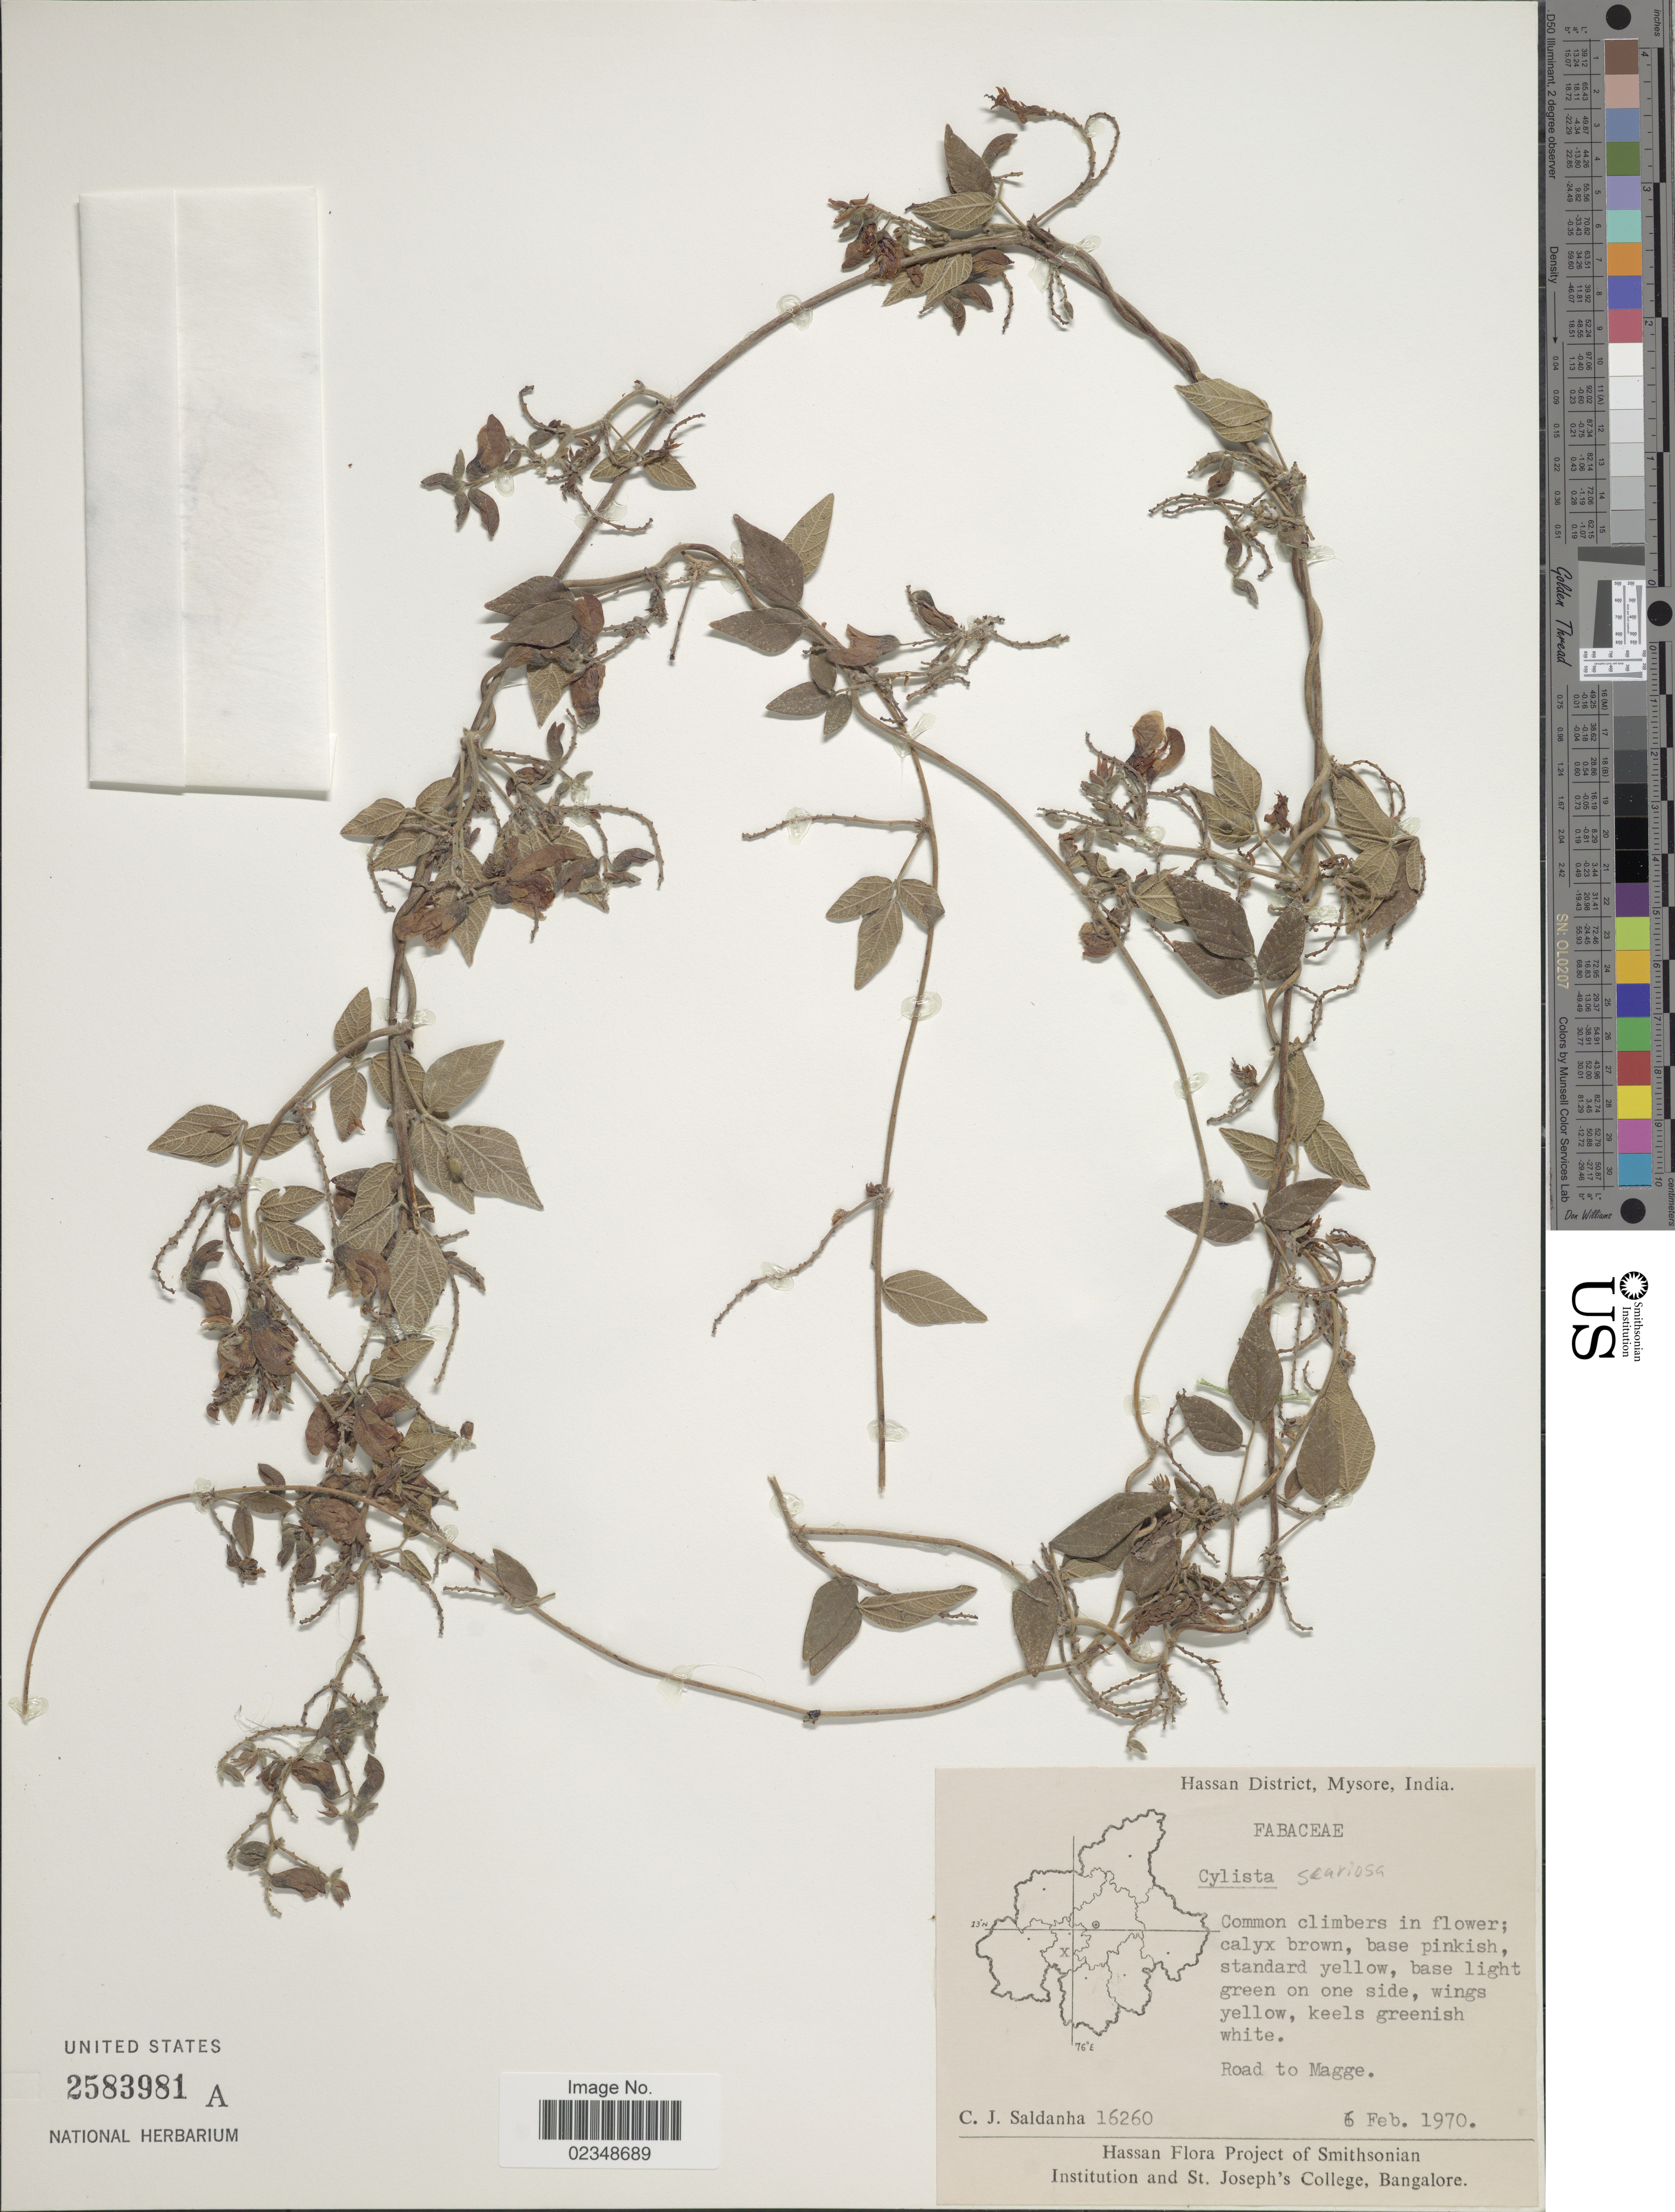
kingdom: Plantae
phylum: Tracheophyta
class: Magnoliopsida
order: Fabales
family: Fabaceae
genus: Paracalyx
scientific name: Paracalyx scariosus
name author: (Roxb.) Ali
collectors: C. J. Saldanha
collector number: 16260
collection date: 1970-02-06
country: India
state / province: Karnataka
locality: Hassan District, Mysore, Road to Magge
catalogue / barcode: US 2583981A